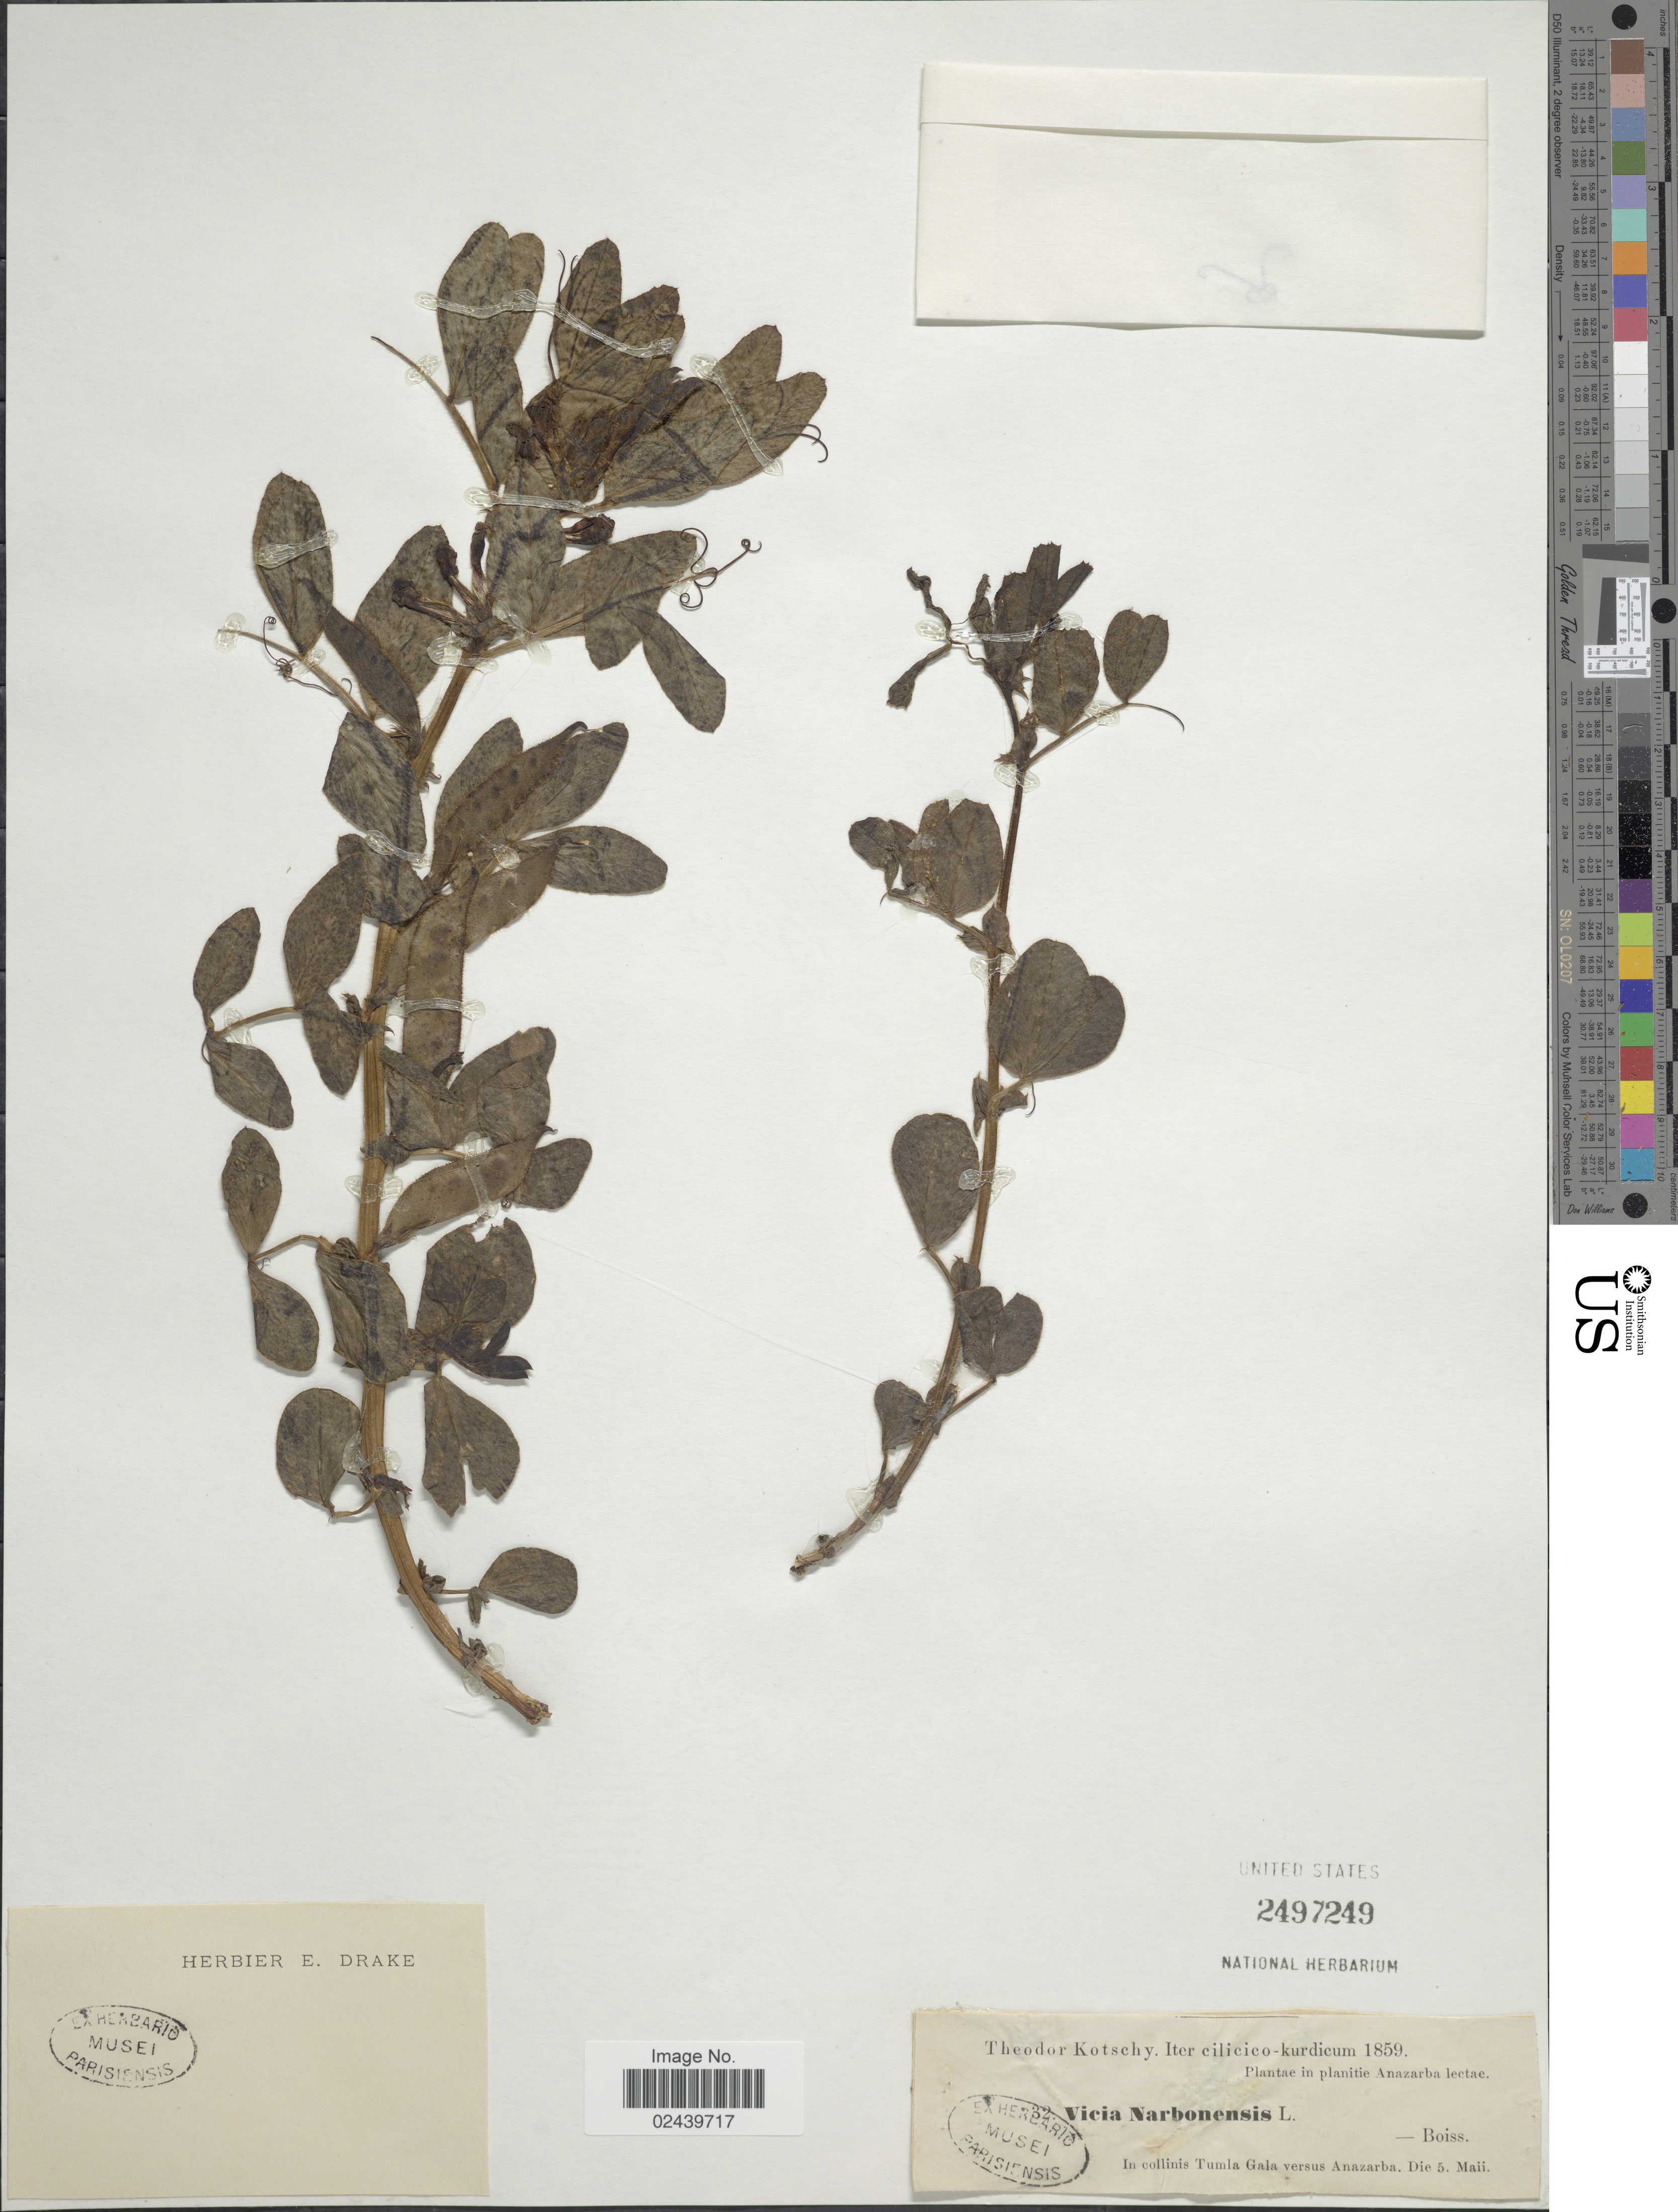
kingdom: Plantae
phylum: Tracheophyta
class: Magnoliopsida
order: Fabales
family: Fabaceae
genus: Vicia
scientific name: Vicia narbonensis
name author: L.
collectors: K. G. Kotschy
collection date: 1859-05-05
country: Turkey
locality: Cilicico-kurdicum. Anazarba. In collinis Tumla Gala versus Anazarba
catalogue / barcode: US 2497249